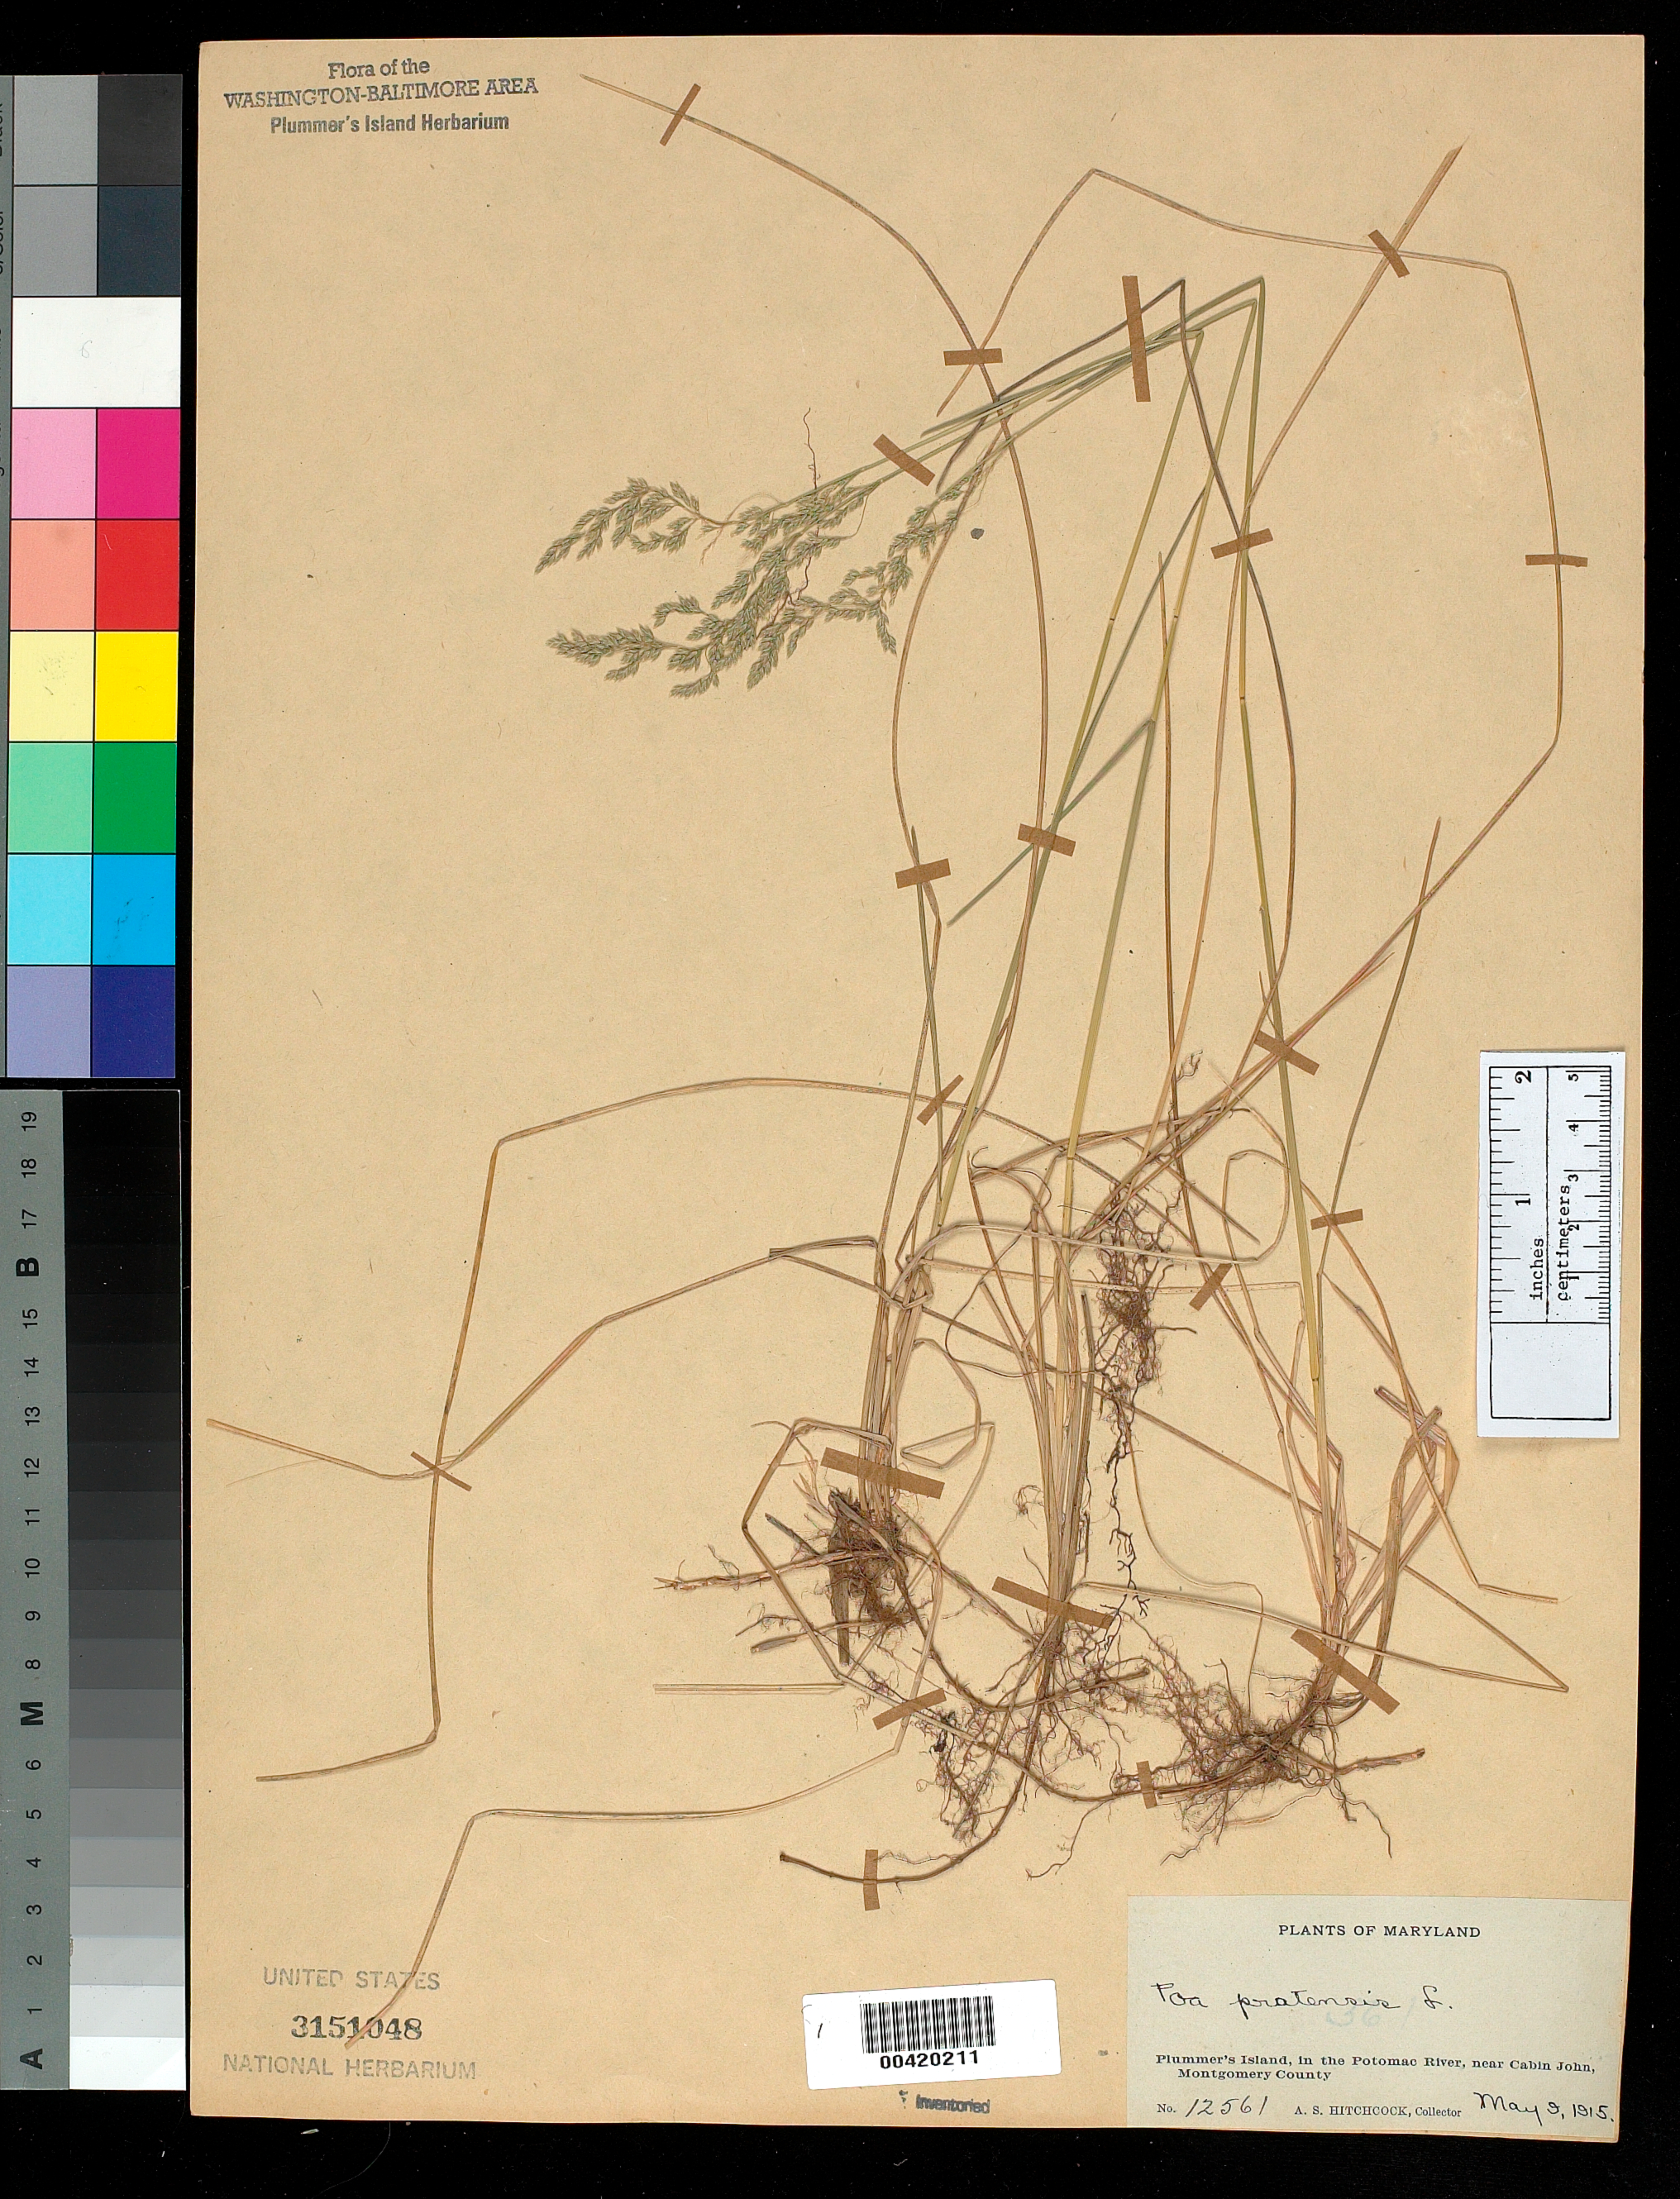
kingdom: Plantae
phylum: Tracheophyta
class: Liliopsida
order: Poales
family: Poaceae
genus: Poa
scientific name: Poa pratensis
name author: L.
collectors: A. S. Hitchcock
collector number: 12561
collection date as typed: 09 May 1915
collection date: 1915-05-09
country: United States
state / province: Maryland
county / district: Montgomery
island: Plummers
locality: Plummer's Island C. & O. Canal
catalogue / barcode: US 3151048